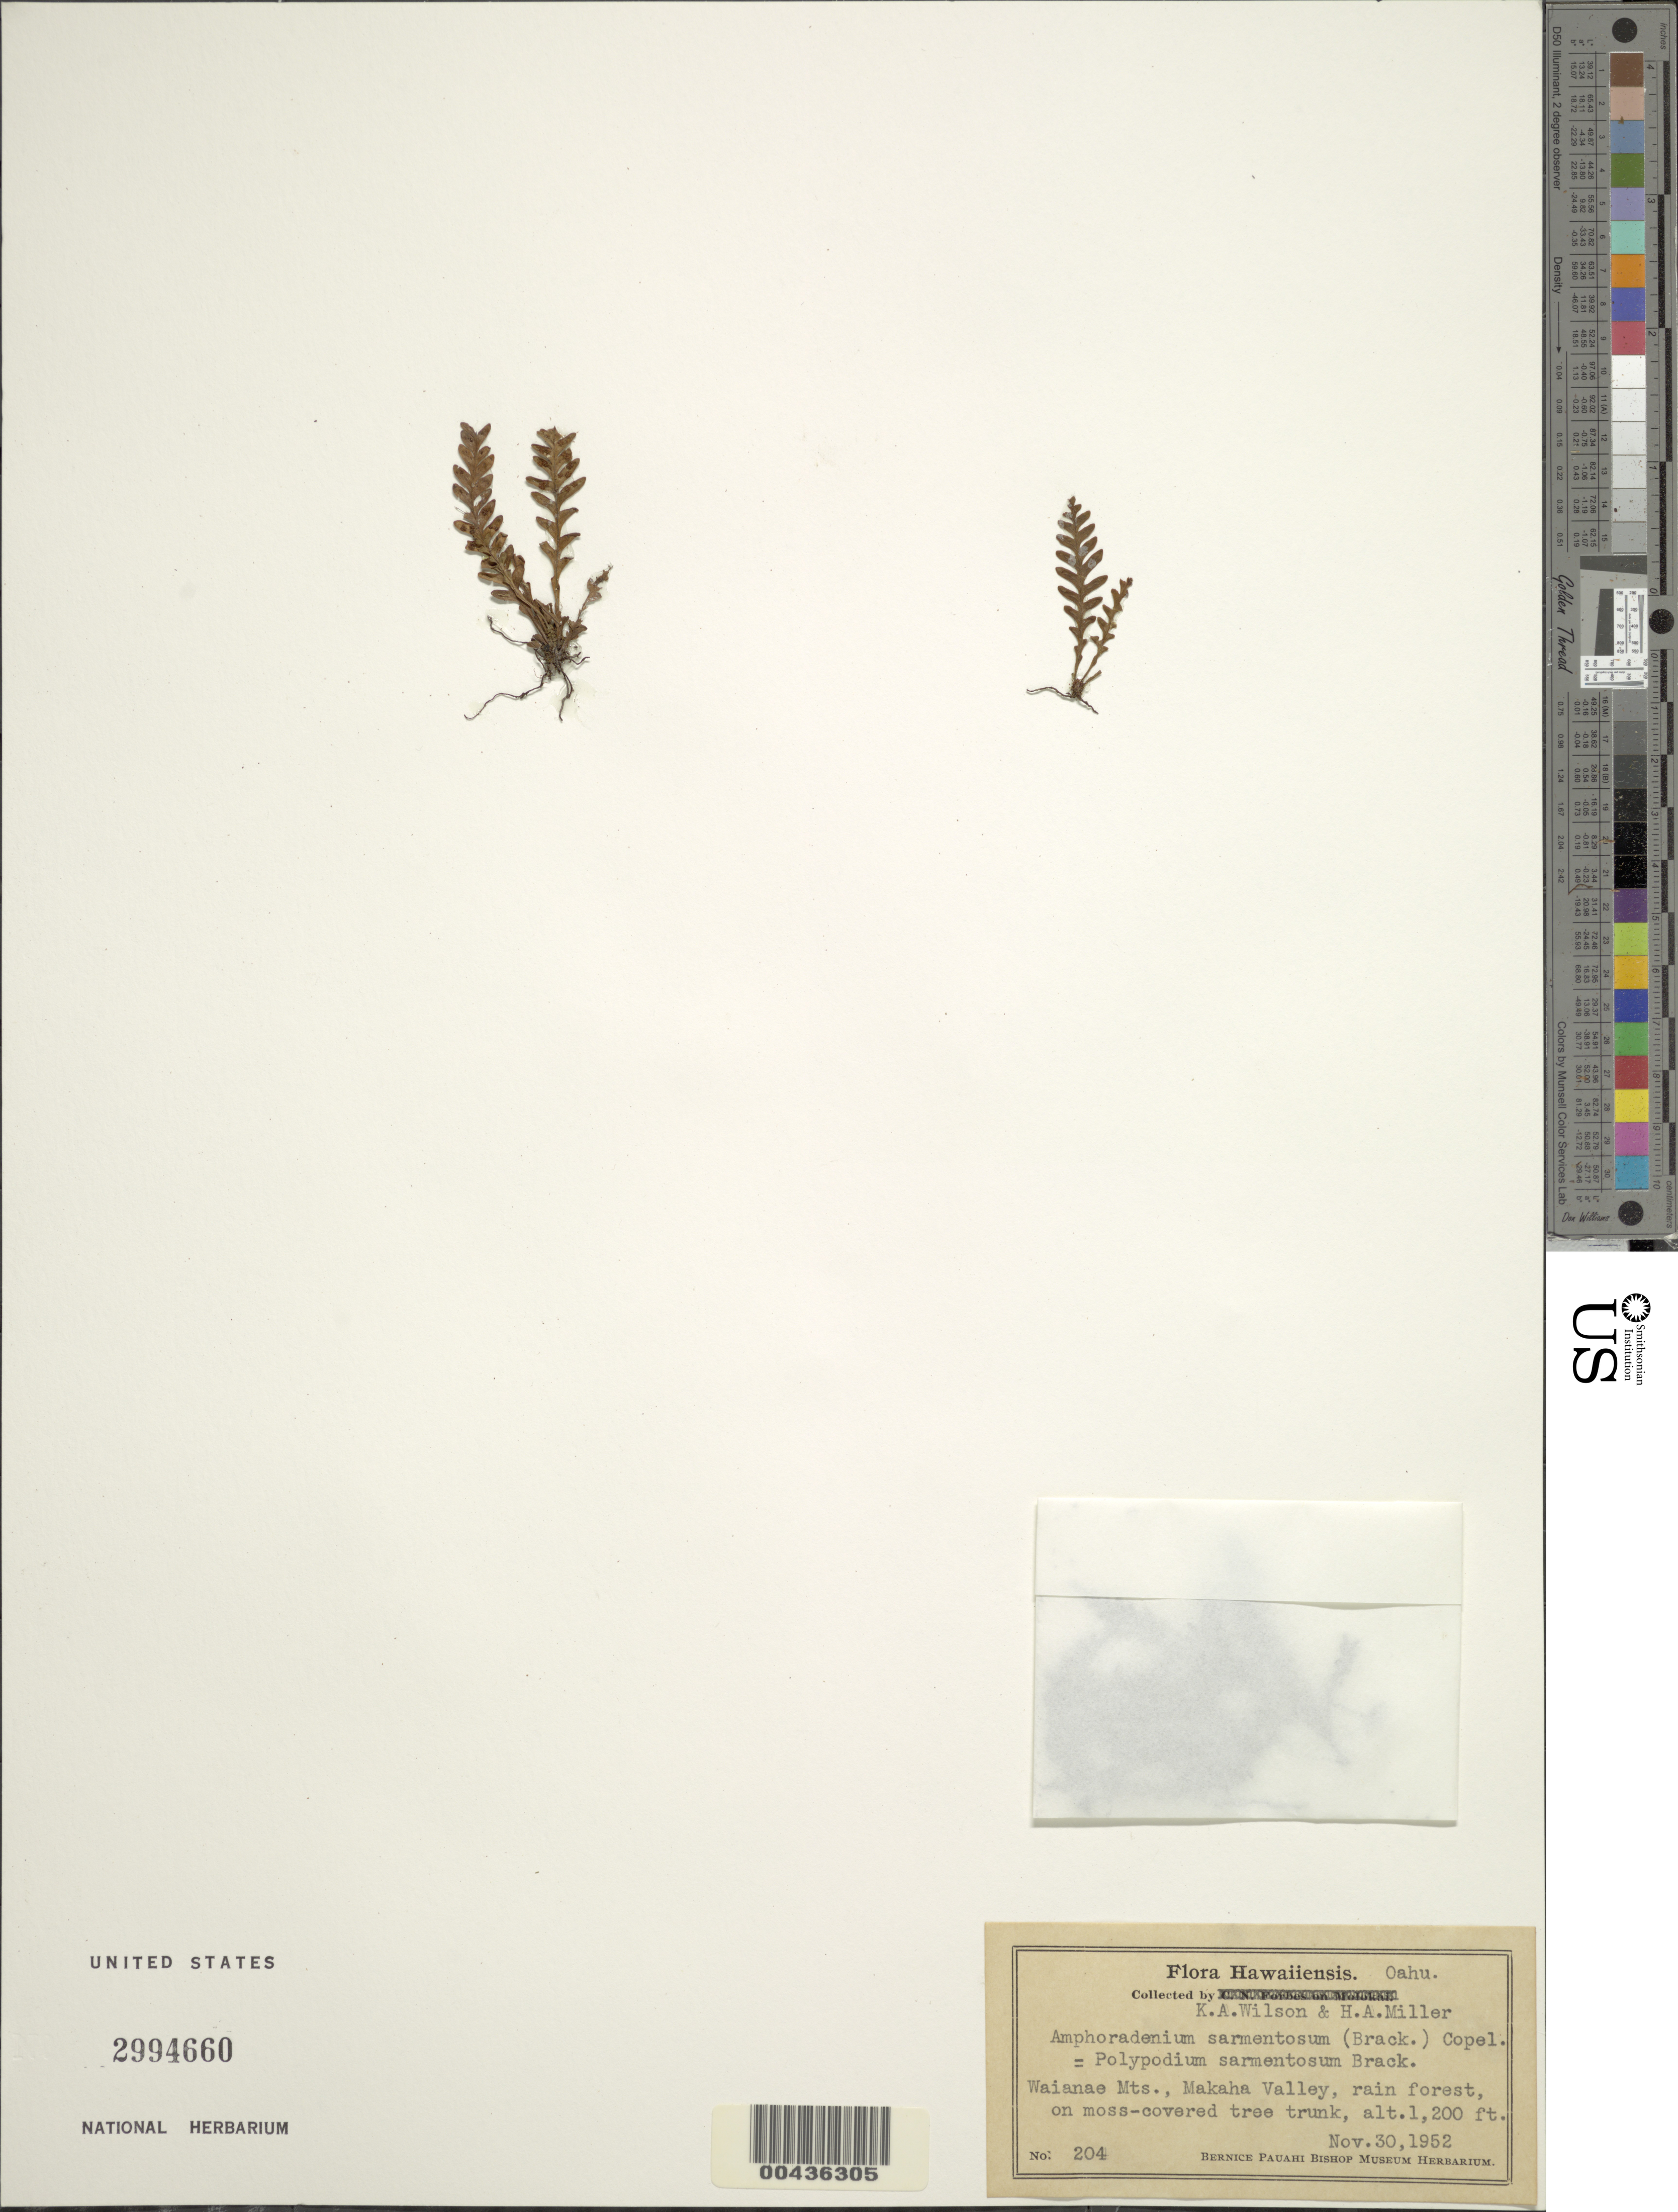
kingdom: Plantae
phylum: Tracheophyta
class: Polypodiopsida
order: Polypodiales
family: Polypodiaceae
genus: Adenophorus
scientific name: Adenophorus pinnatifidus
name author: Gaudich.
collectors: K. A. Wilson & H. A. Miller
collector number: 204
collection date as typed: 30 Nov 1952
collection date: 1952-11-30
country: United States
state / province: Hawaii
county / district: Honolulu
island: Oahu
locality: Waianae Mts., Makaha Valley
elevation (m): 366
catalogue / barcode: US 2994660